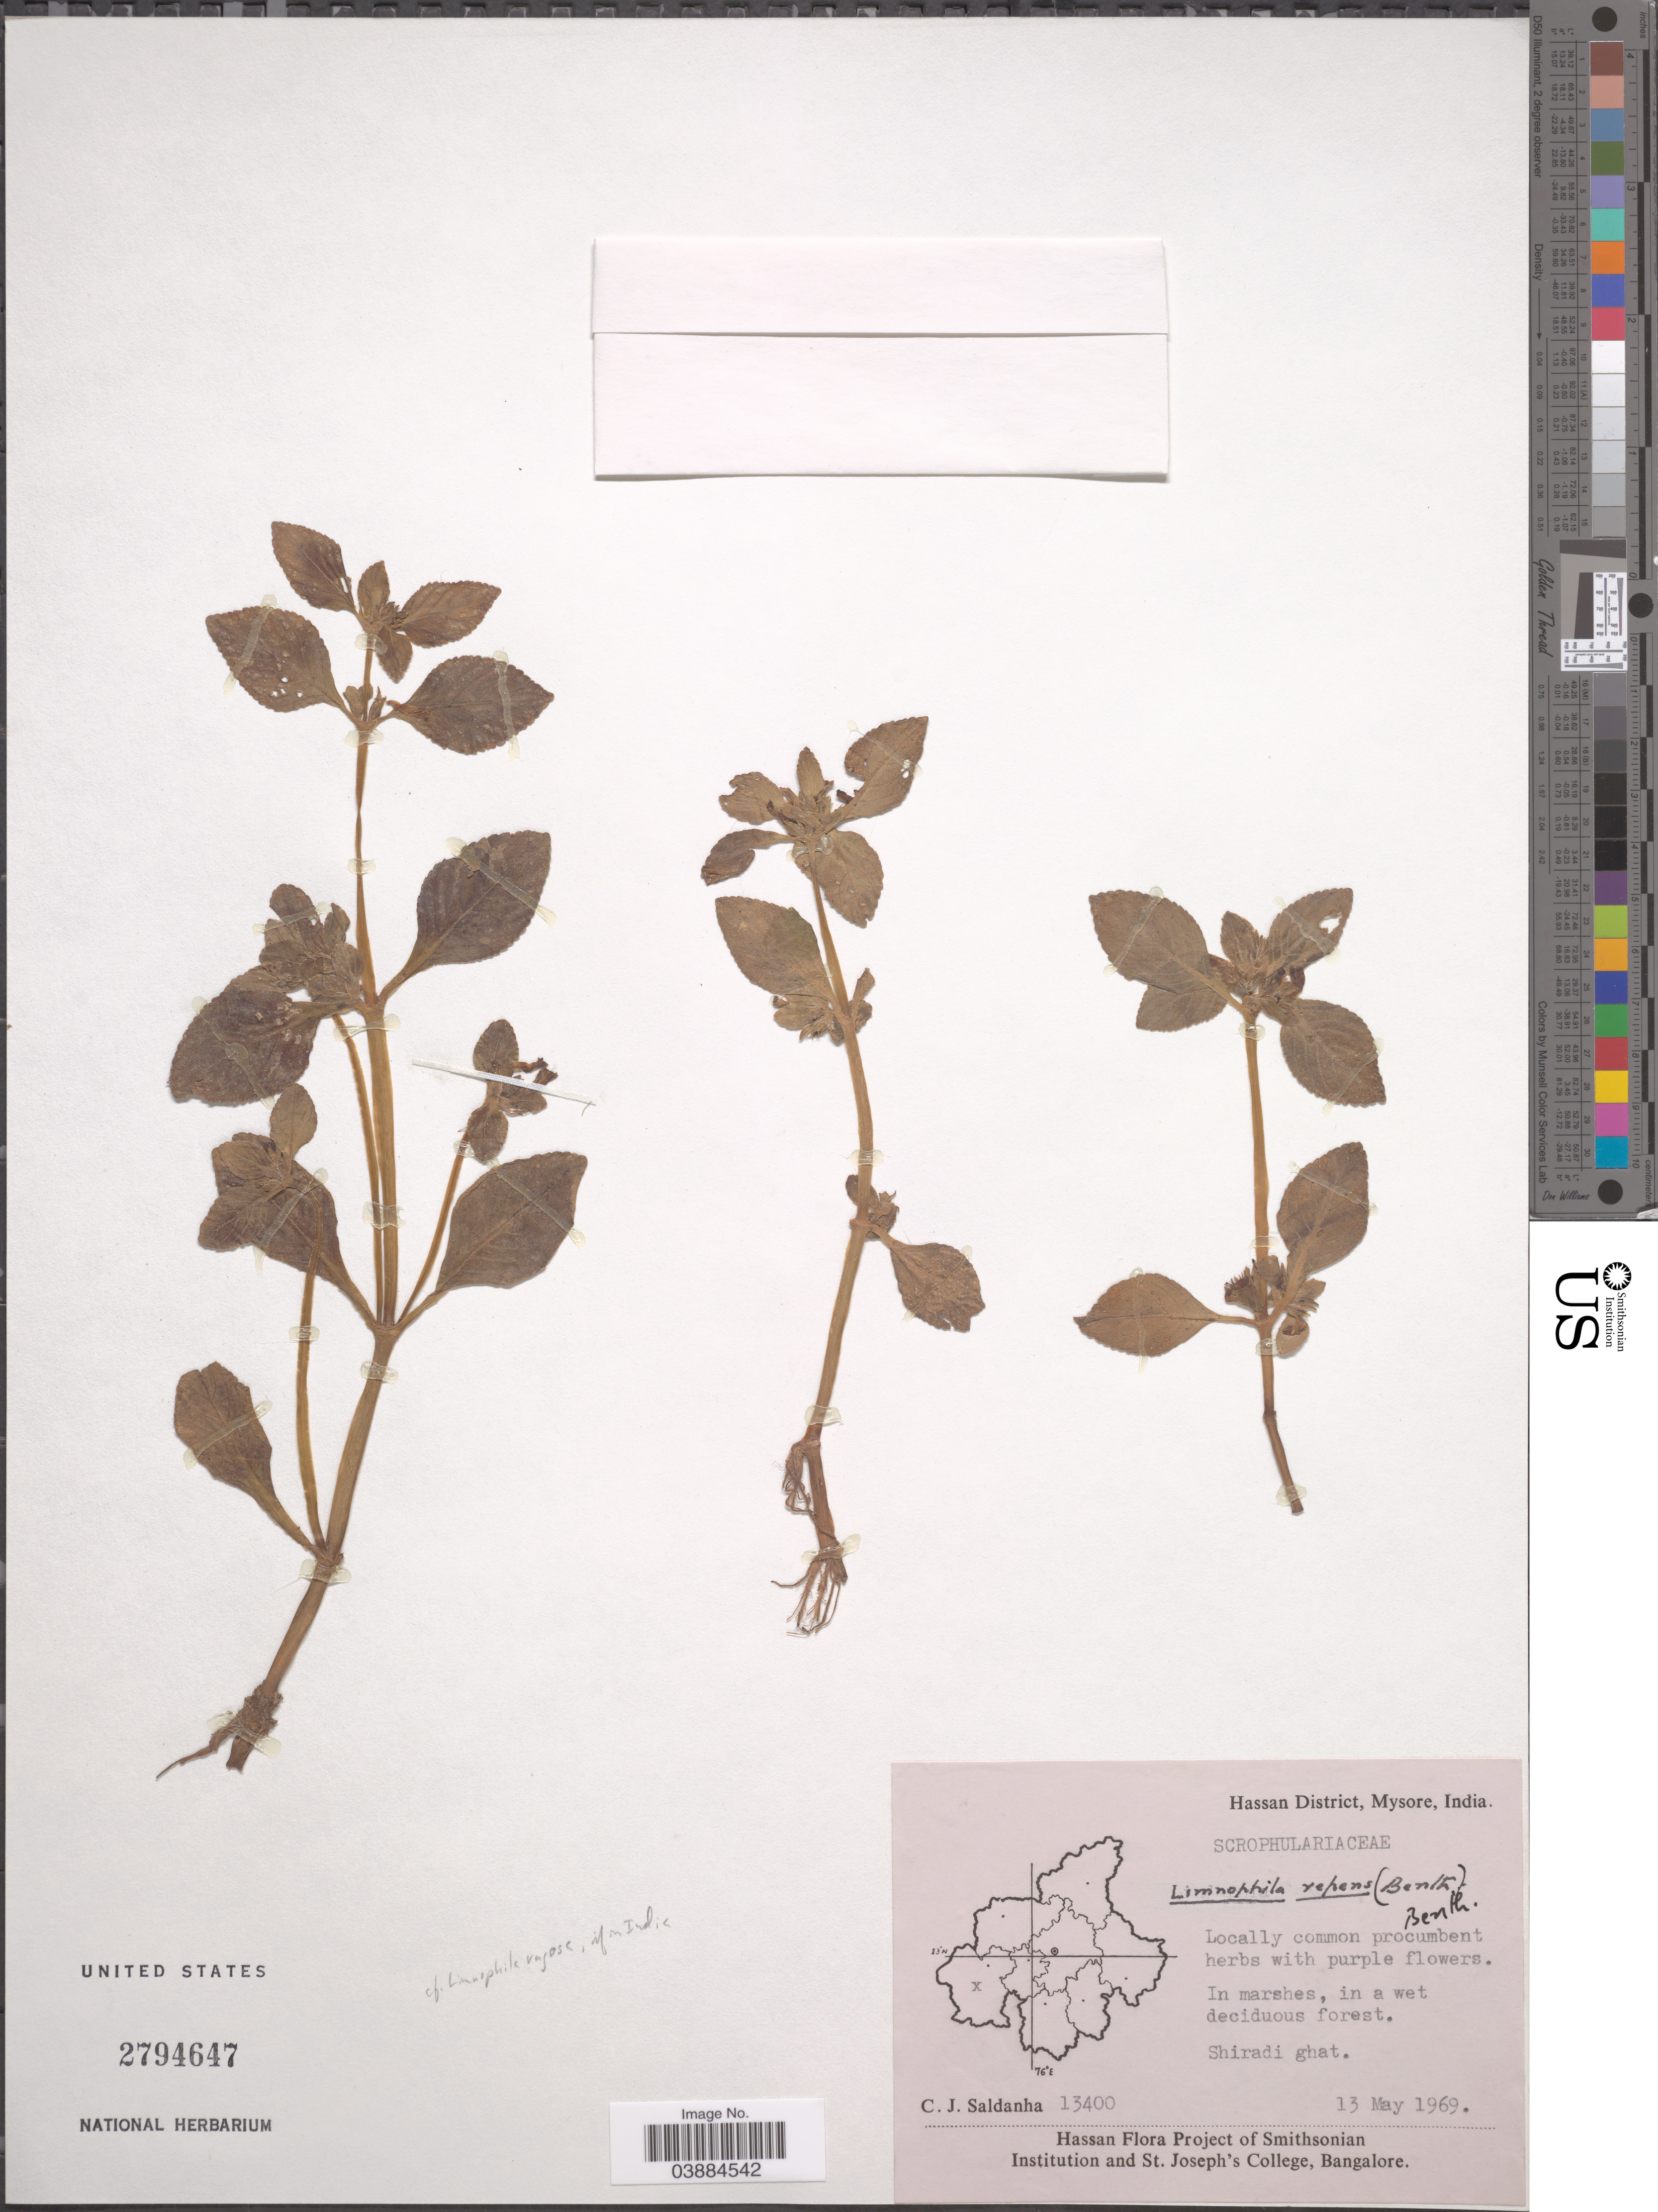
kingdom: Plantae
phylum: Tracheophyta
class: Magnoliopsida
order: Lamiales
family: Plantaginaceae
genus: Limnophila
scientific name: Limnophila rugosa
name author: (Roth) Merr.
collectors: C. J. Saldanha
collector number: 13400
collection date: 1969-05-13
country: India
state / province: Karnataka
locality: Hassan District, Mysore. Shiradi ghat.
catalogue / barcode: US 2794647